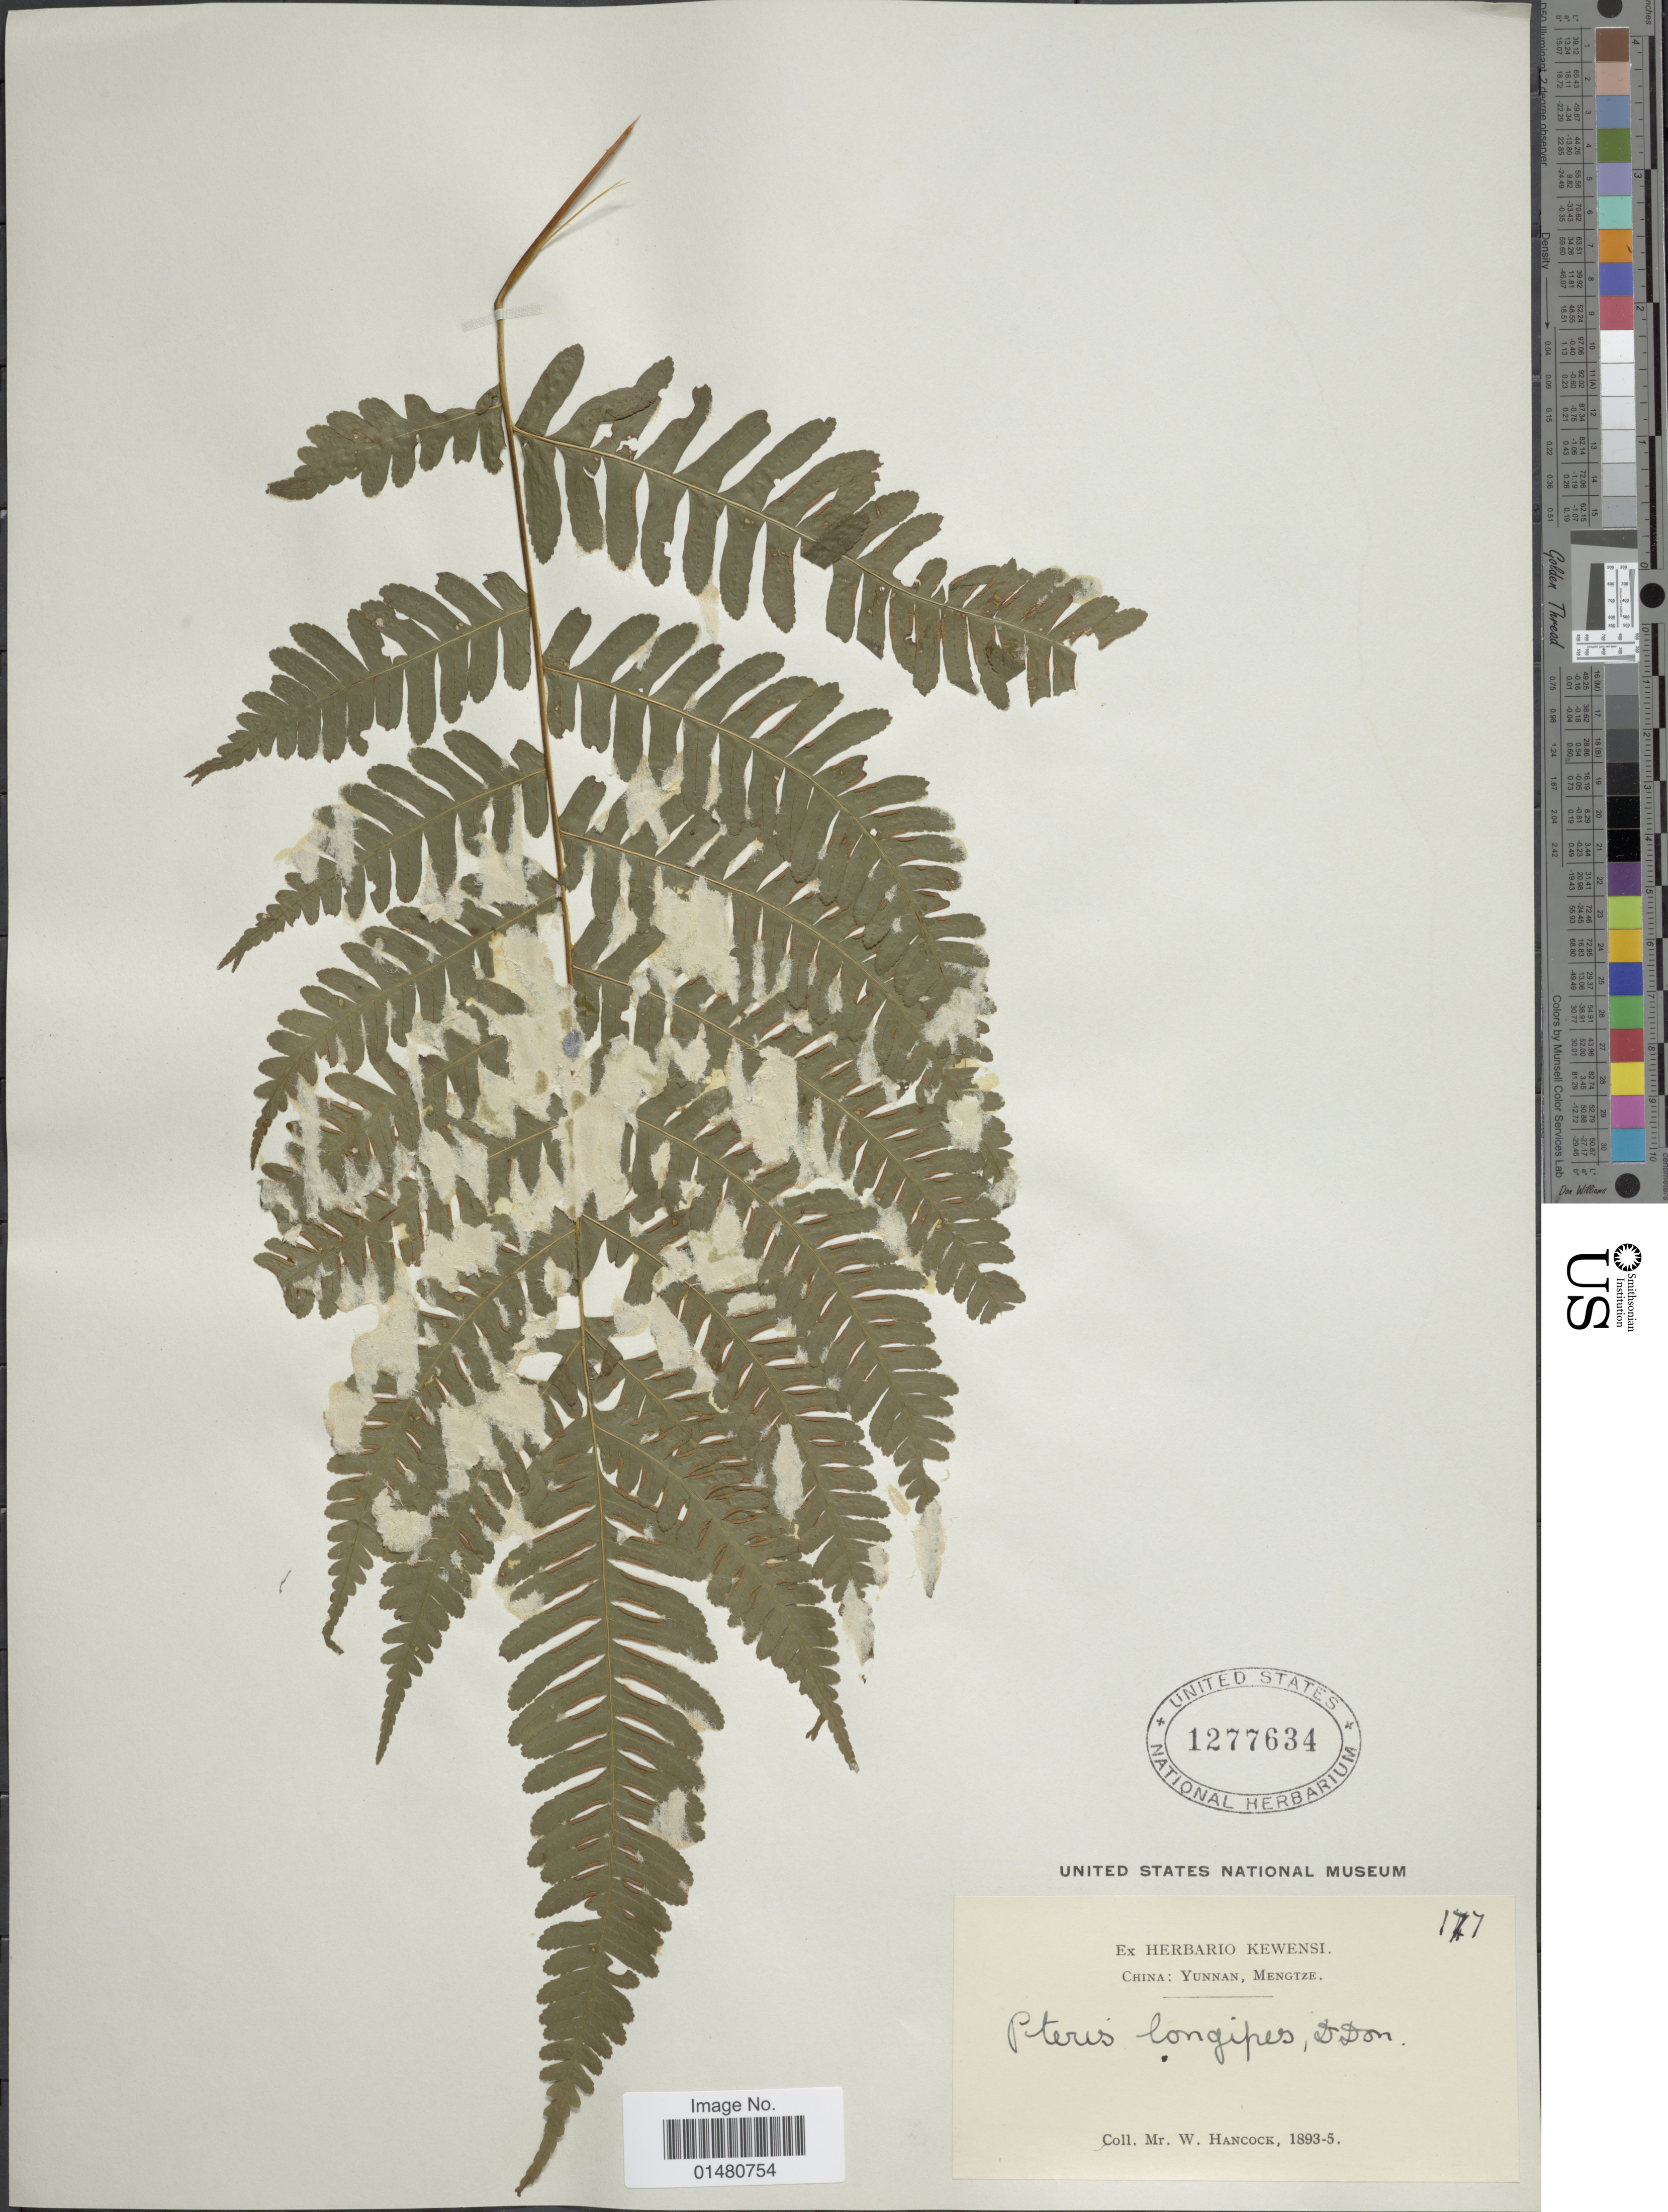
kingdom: Plantae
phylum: Tracheophyta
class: Polypodiopsida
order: Polypodiales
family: Pteridaceae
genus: Pteris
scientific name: Pteris longipes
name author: D. Don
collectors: W. Hancock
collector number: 177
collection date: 1893/1895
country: China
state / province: Yunnan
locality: Mengtze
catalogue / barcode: US 1277634